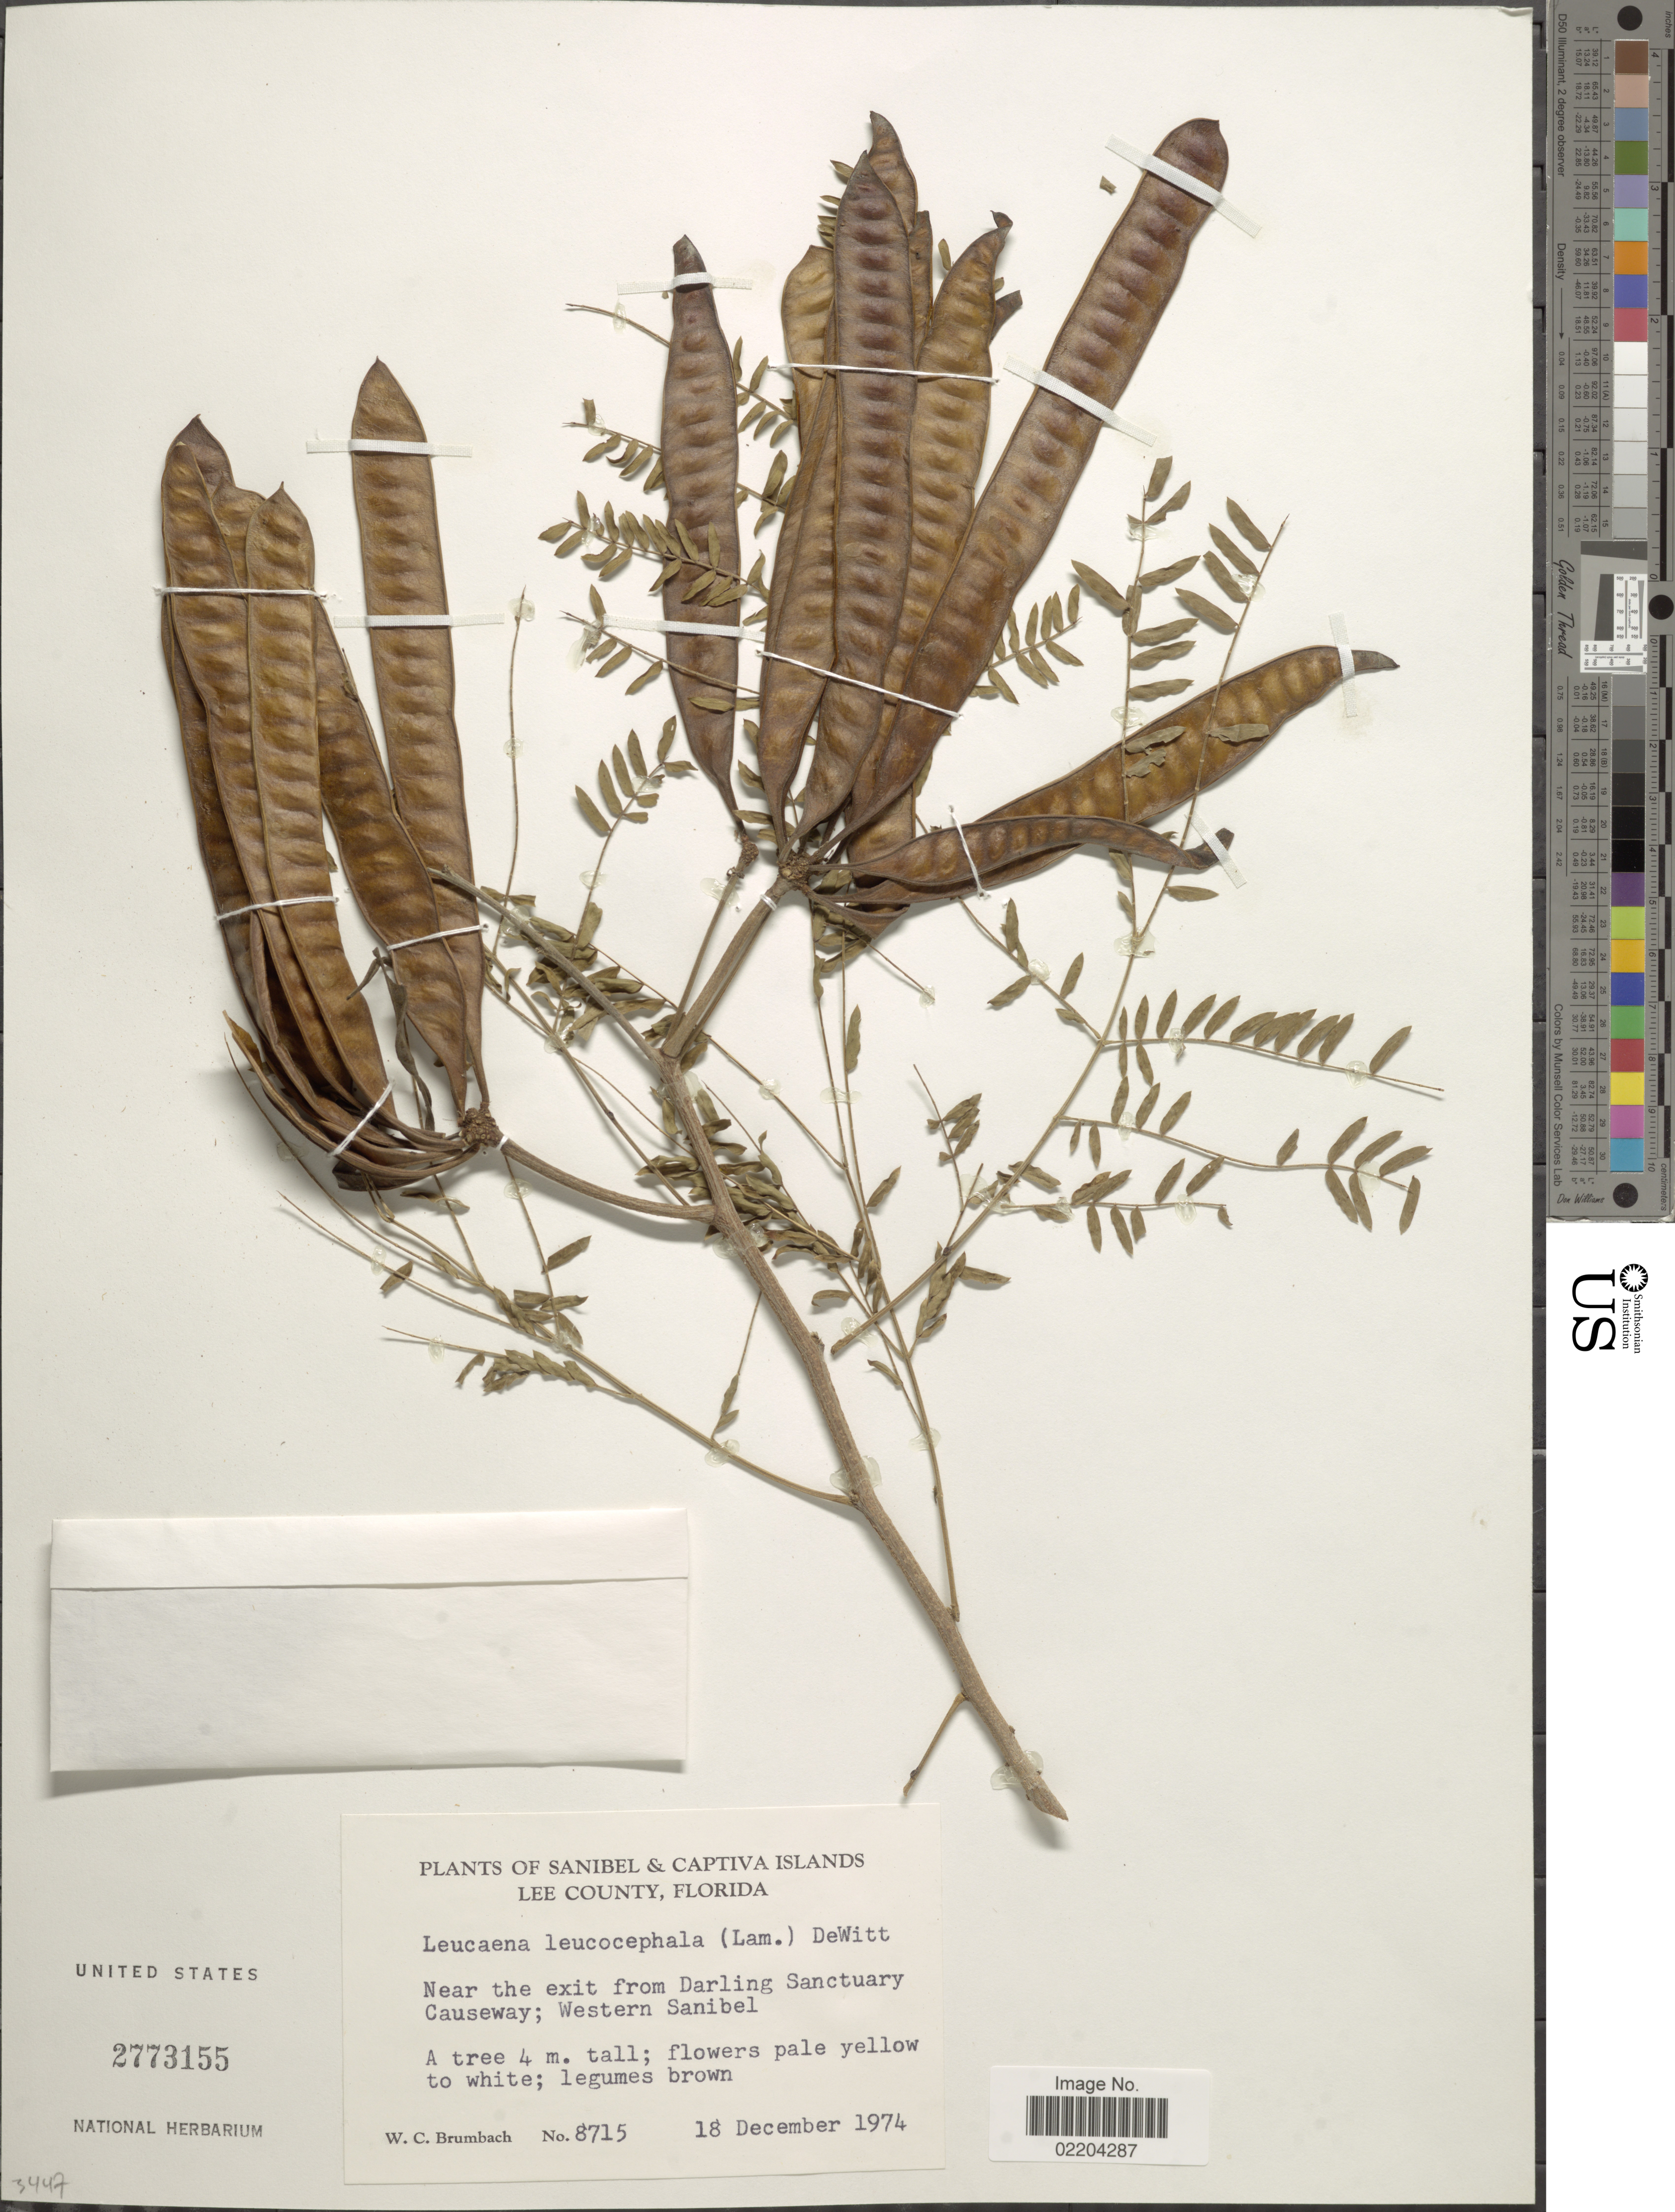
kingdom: Plantae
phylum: Tracheophyta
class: Magnoliopsida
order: Fabales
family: Fabaceae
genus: Leucaena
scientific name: Leucaena glauca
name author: (L.) Benth.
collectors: W. C. Brumbach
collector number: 8715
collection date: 1974-12-18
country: United States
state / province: Florida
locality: Sanibel & Captiva Islands, Lee County, Florida. Near the exit from Darling Sanctuary Causeway, Western Sanibel.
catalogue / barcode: US 2773155